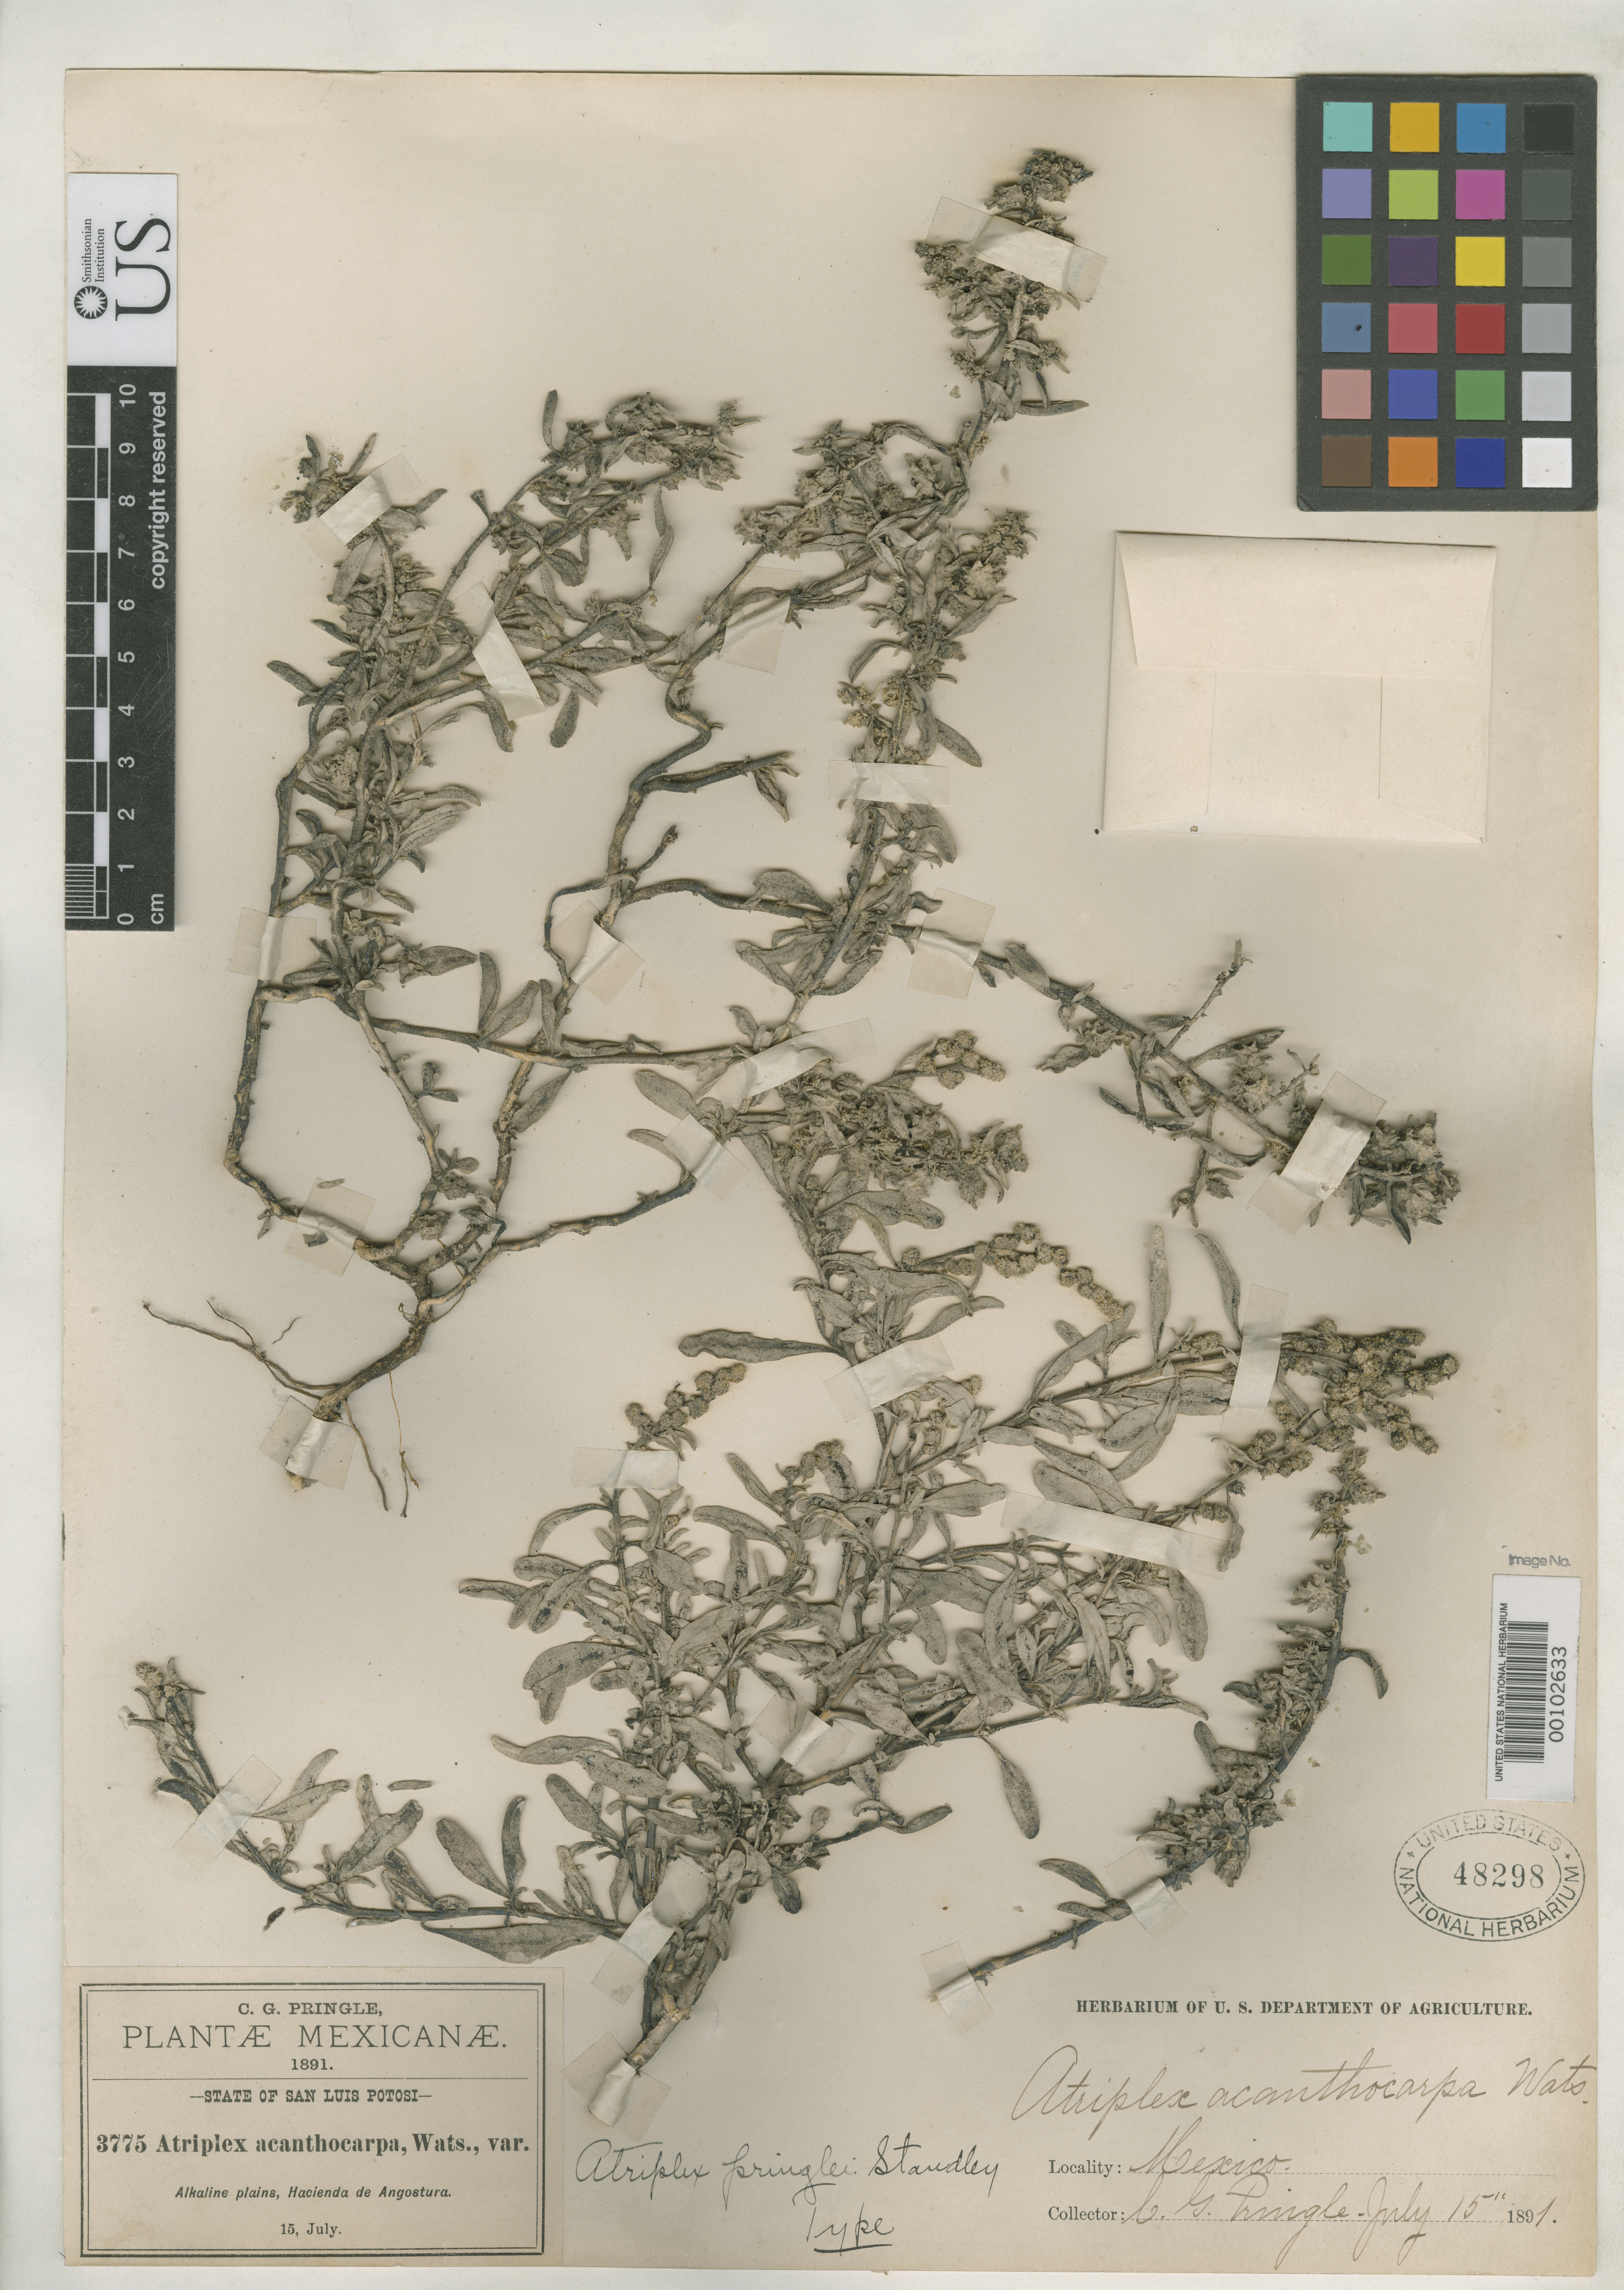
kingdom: Plantae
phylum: Tracheophyta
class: Magnoliopsida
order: Caryophyllales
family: Amaranthaceae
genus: Atriplex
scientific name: Atriplex pringlei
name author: Standl.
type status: Holotype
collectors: C. G. Pringle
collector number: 3775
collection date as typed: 15 Jul 1891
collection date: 1891-07-15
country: Mexico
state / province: San Luis Potosi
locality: Hacienda de Angostura, San Luis Potosi.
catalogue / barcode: US 48298